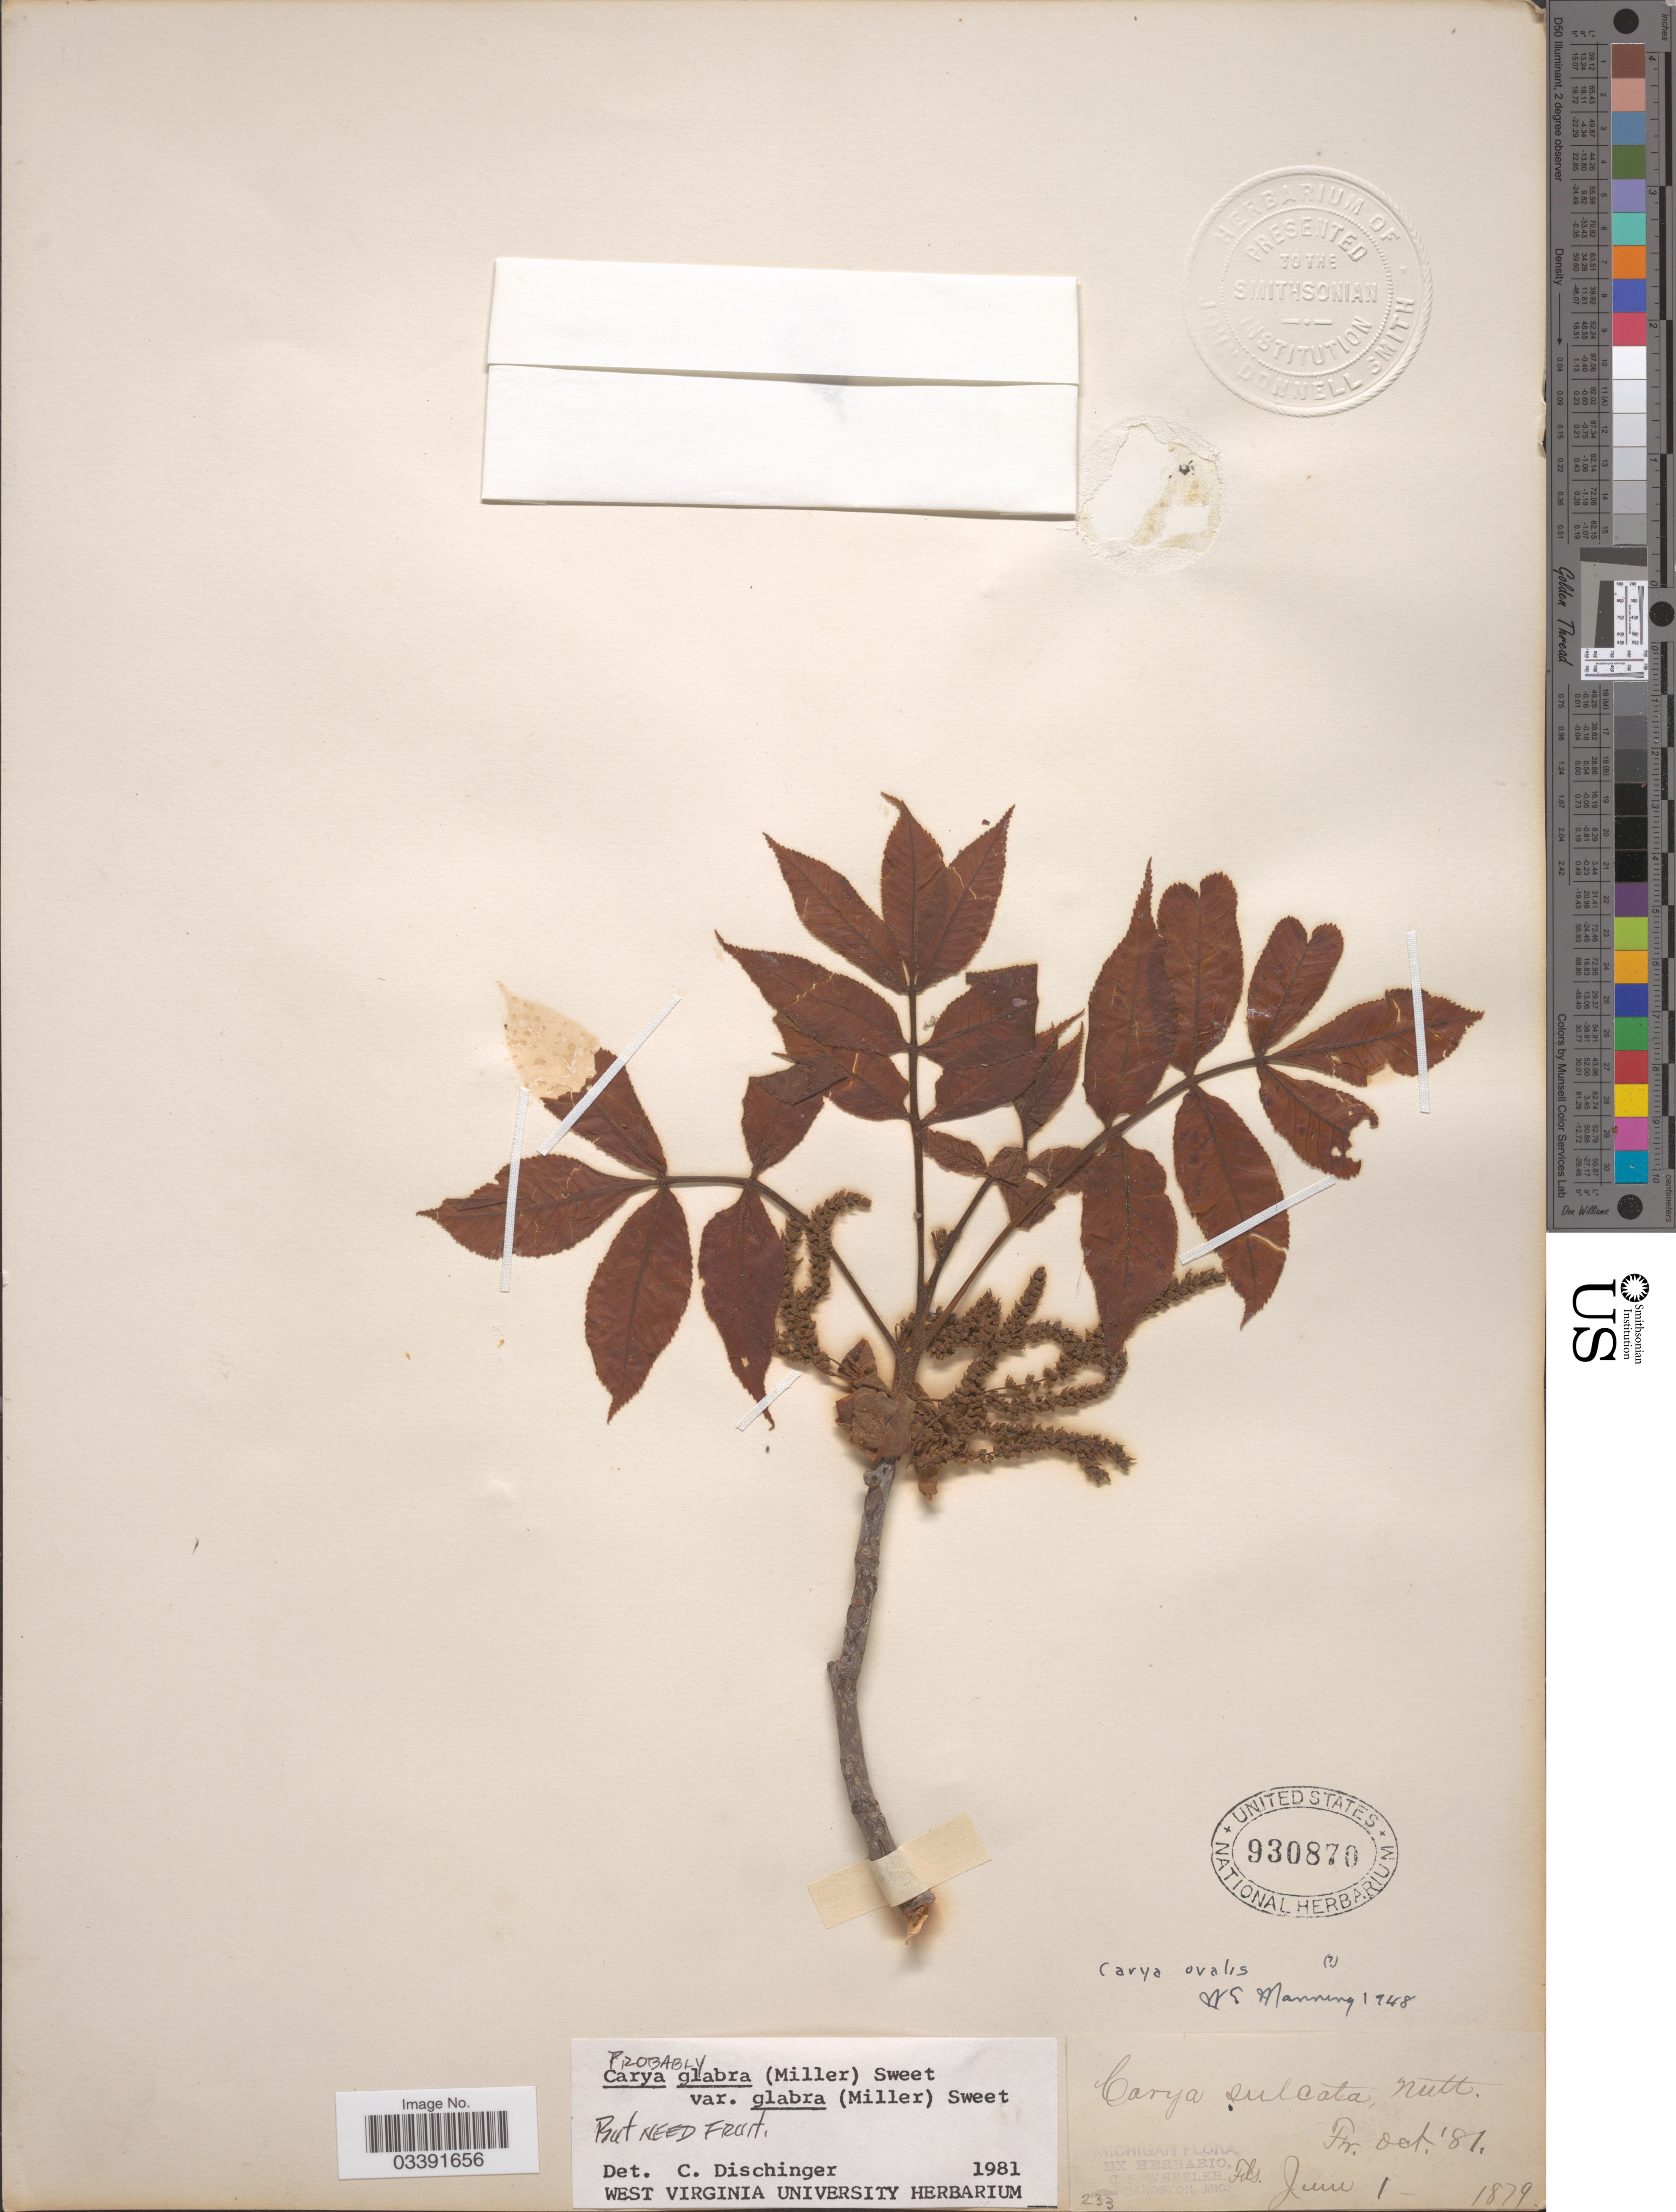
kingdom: Plantae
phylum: Tracheophyta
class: Magnoliopsida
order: Fagales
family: Juglandaceae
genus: Carya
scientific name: Carya glabra var. glabra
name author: (Mill.) Sweet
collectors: Ex Herb. C. F. Wheeler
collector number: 233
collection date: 1879-06-01/1881-10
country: United States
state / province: Michigan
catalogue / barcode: US 930870